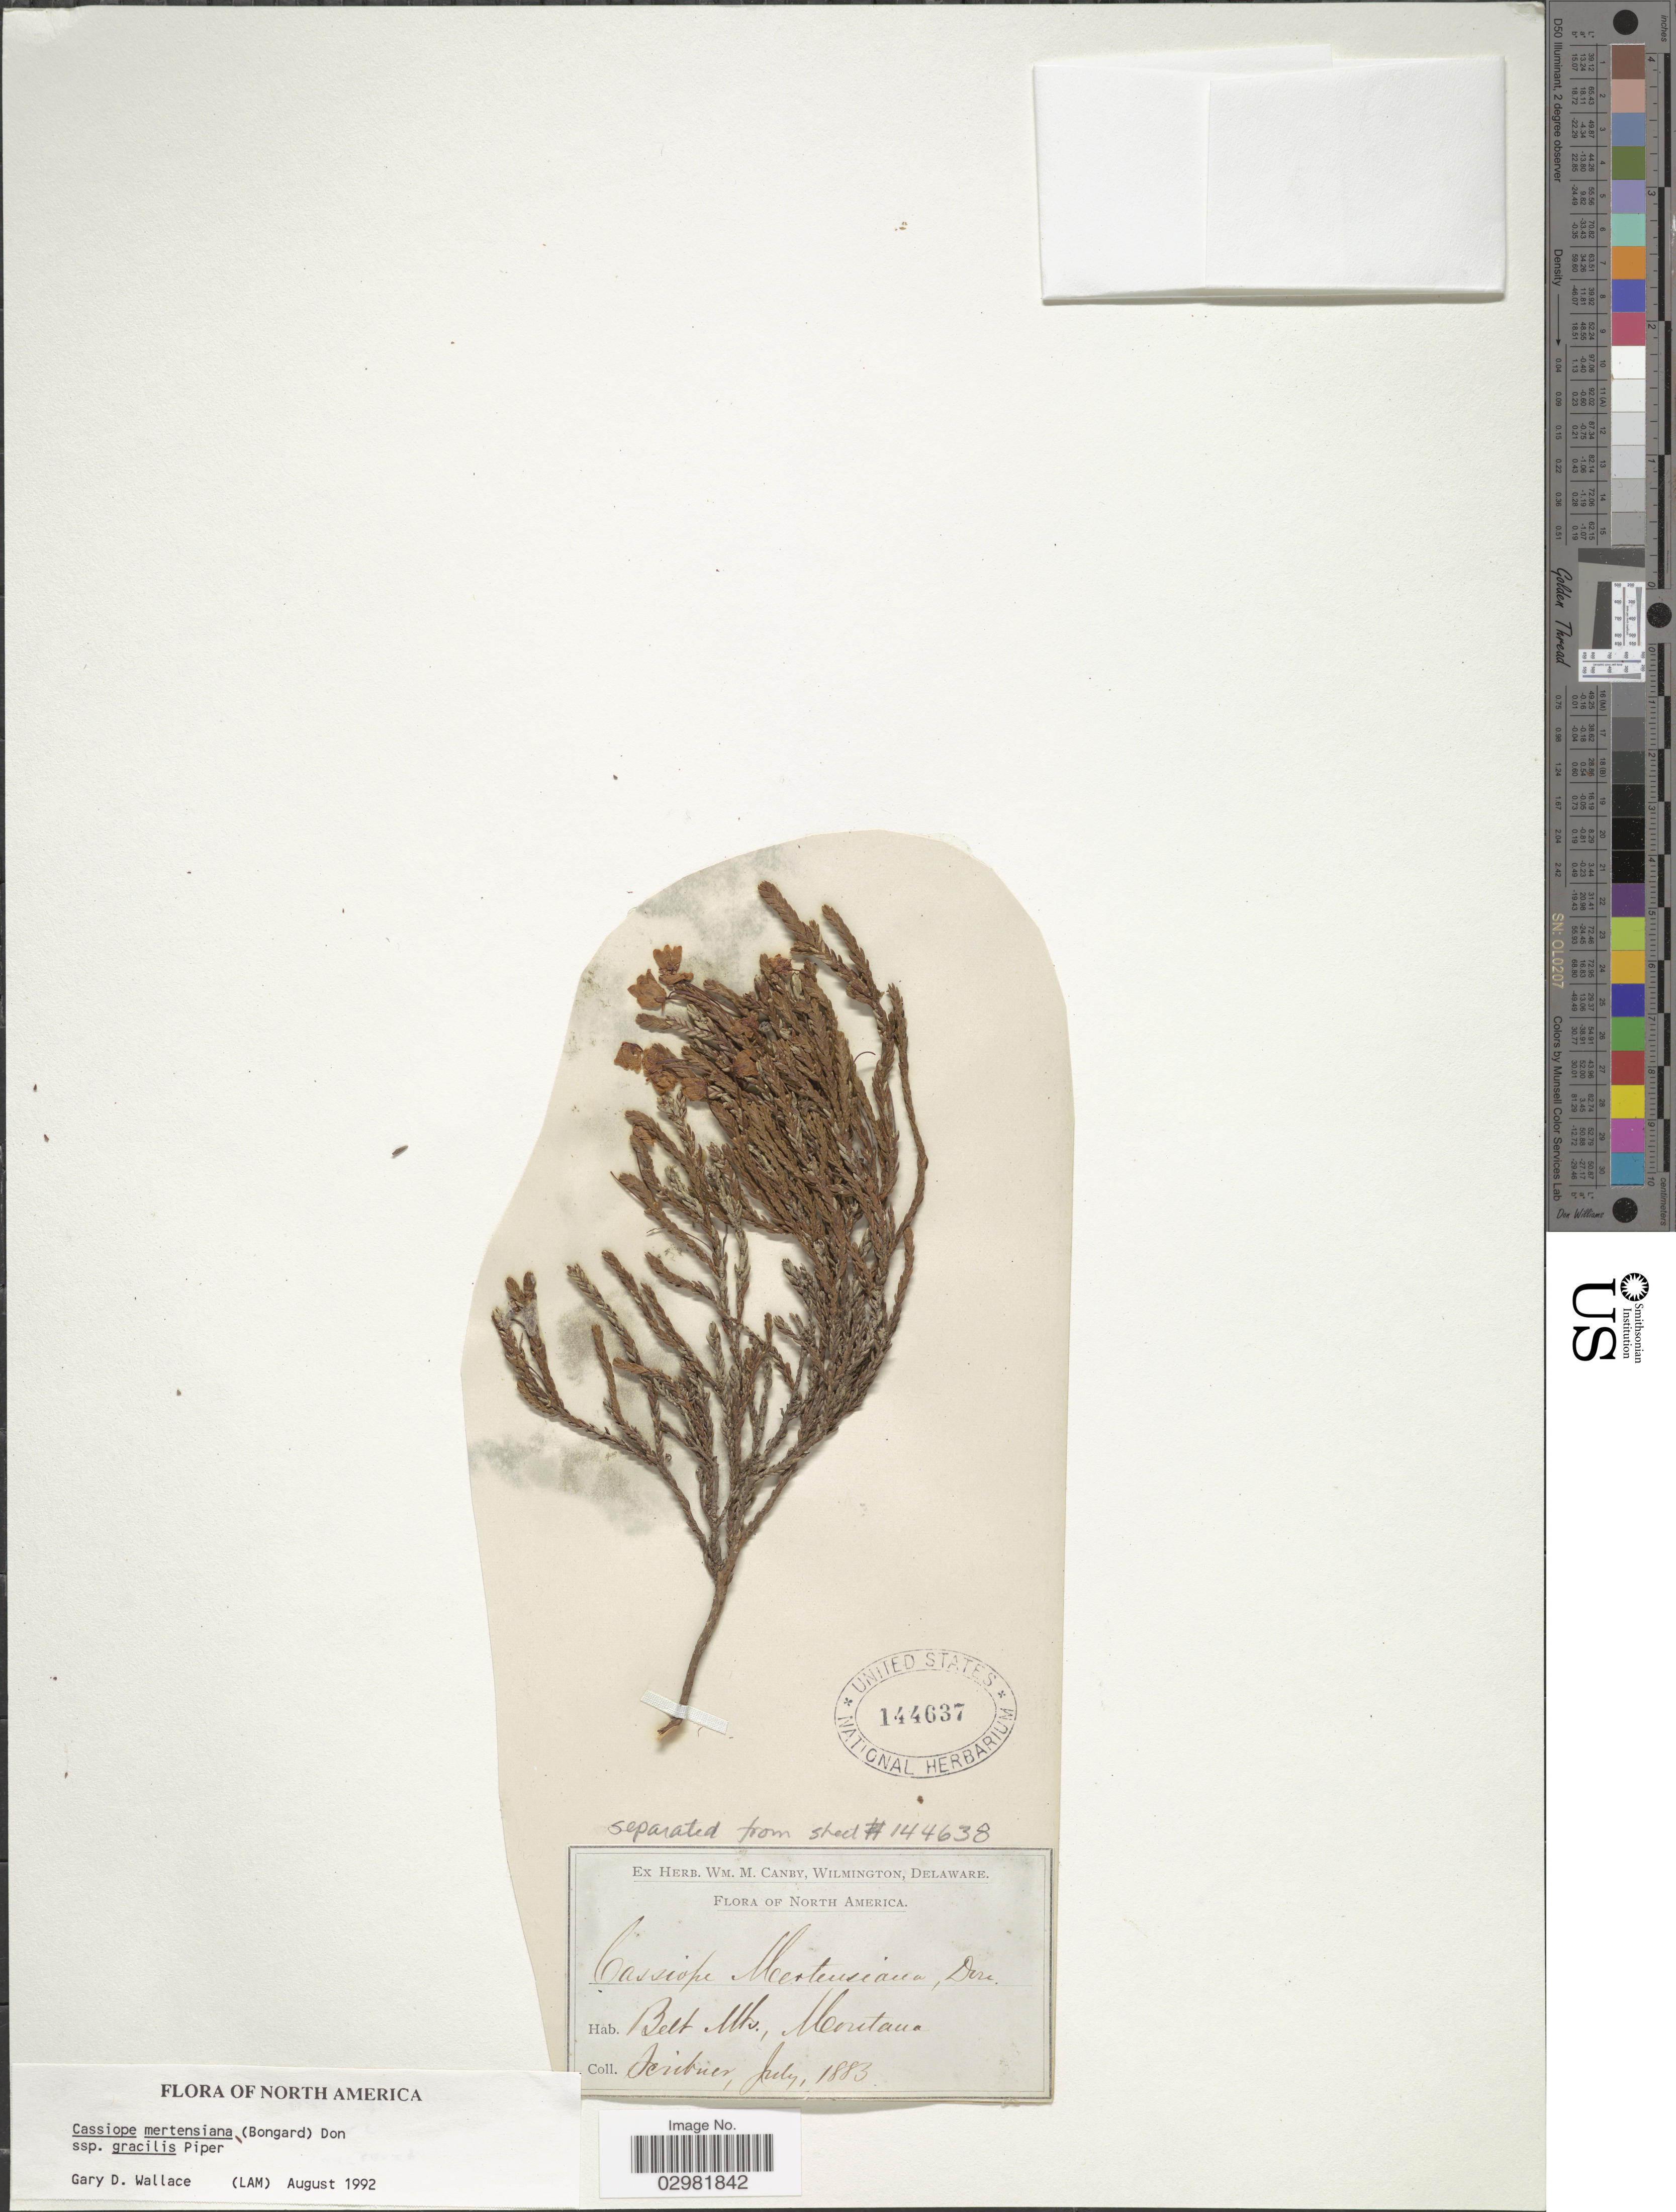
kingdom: Plantae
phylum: Tracheophyta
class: Magnoliopsida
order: Ericales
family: Ericaceae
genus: Cassiope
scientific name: Cassiope mertensiana subsp. gracilis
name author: Piper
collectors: Scribner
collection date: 1883-07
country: United States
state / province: Montana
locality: Belt Mts.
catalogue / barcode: US 144637